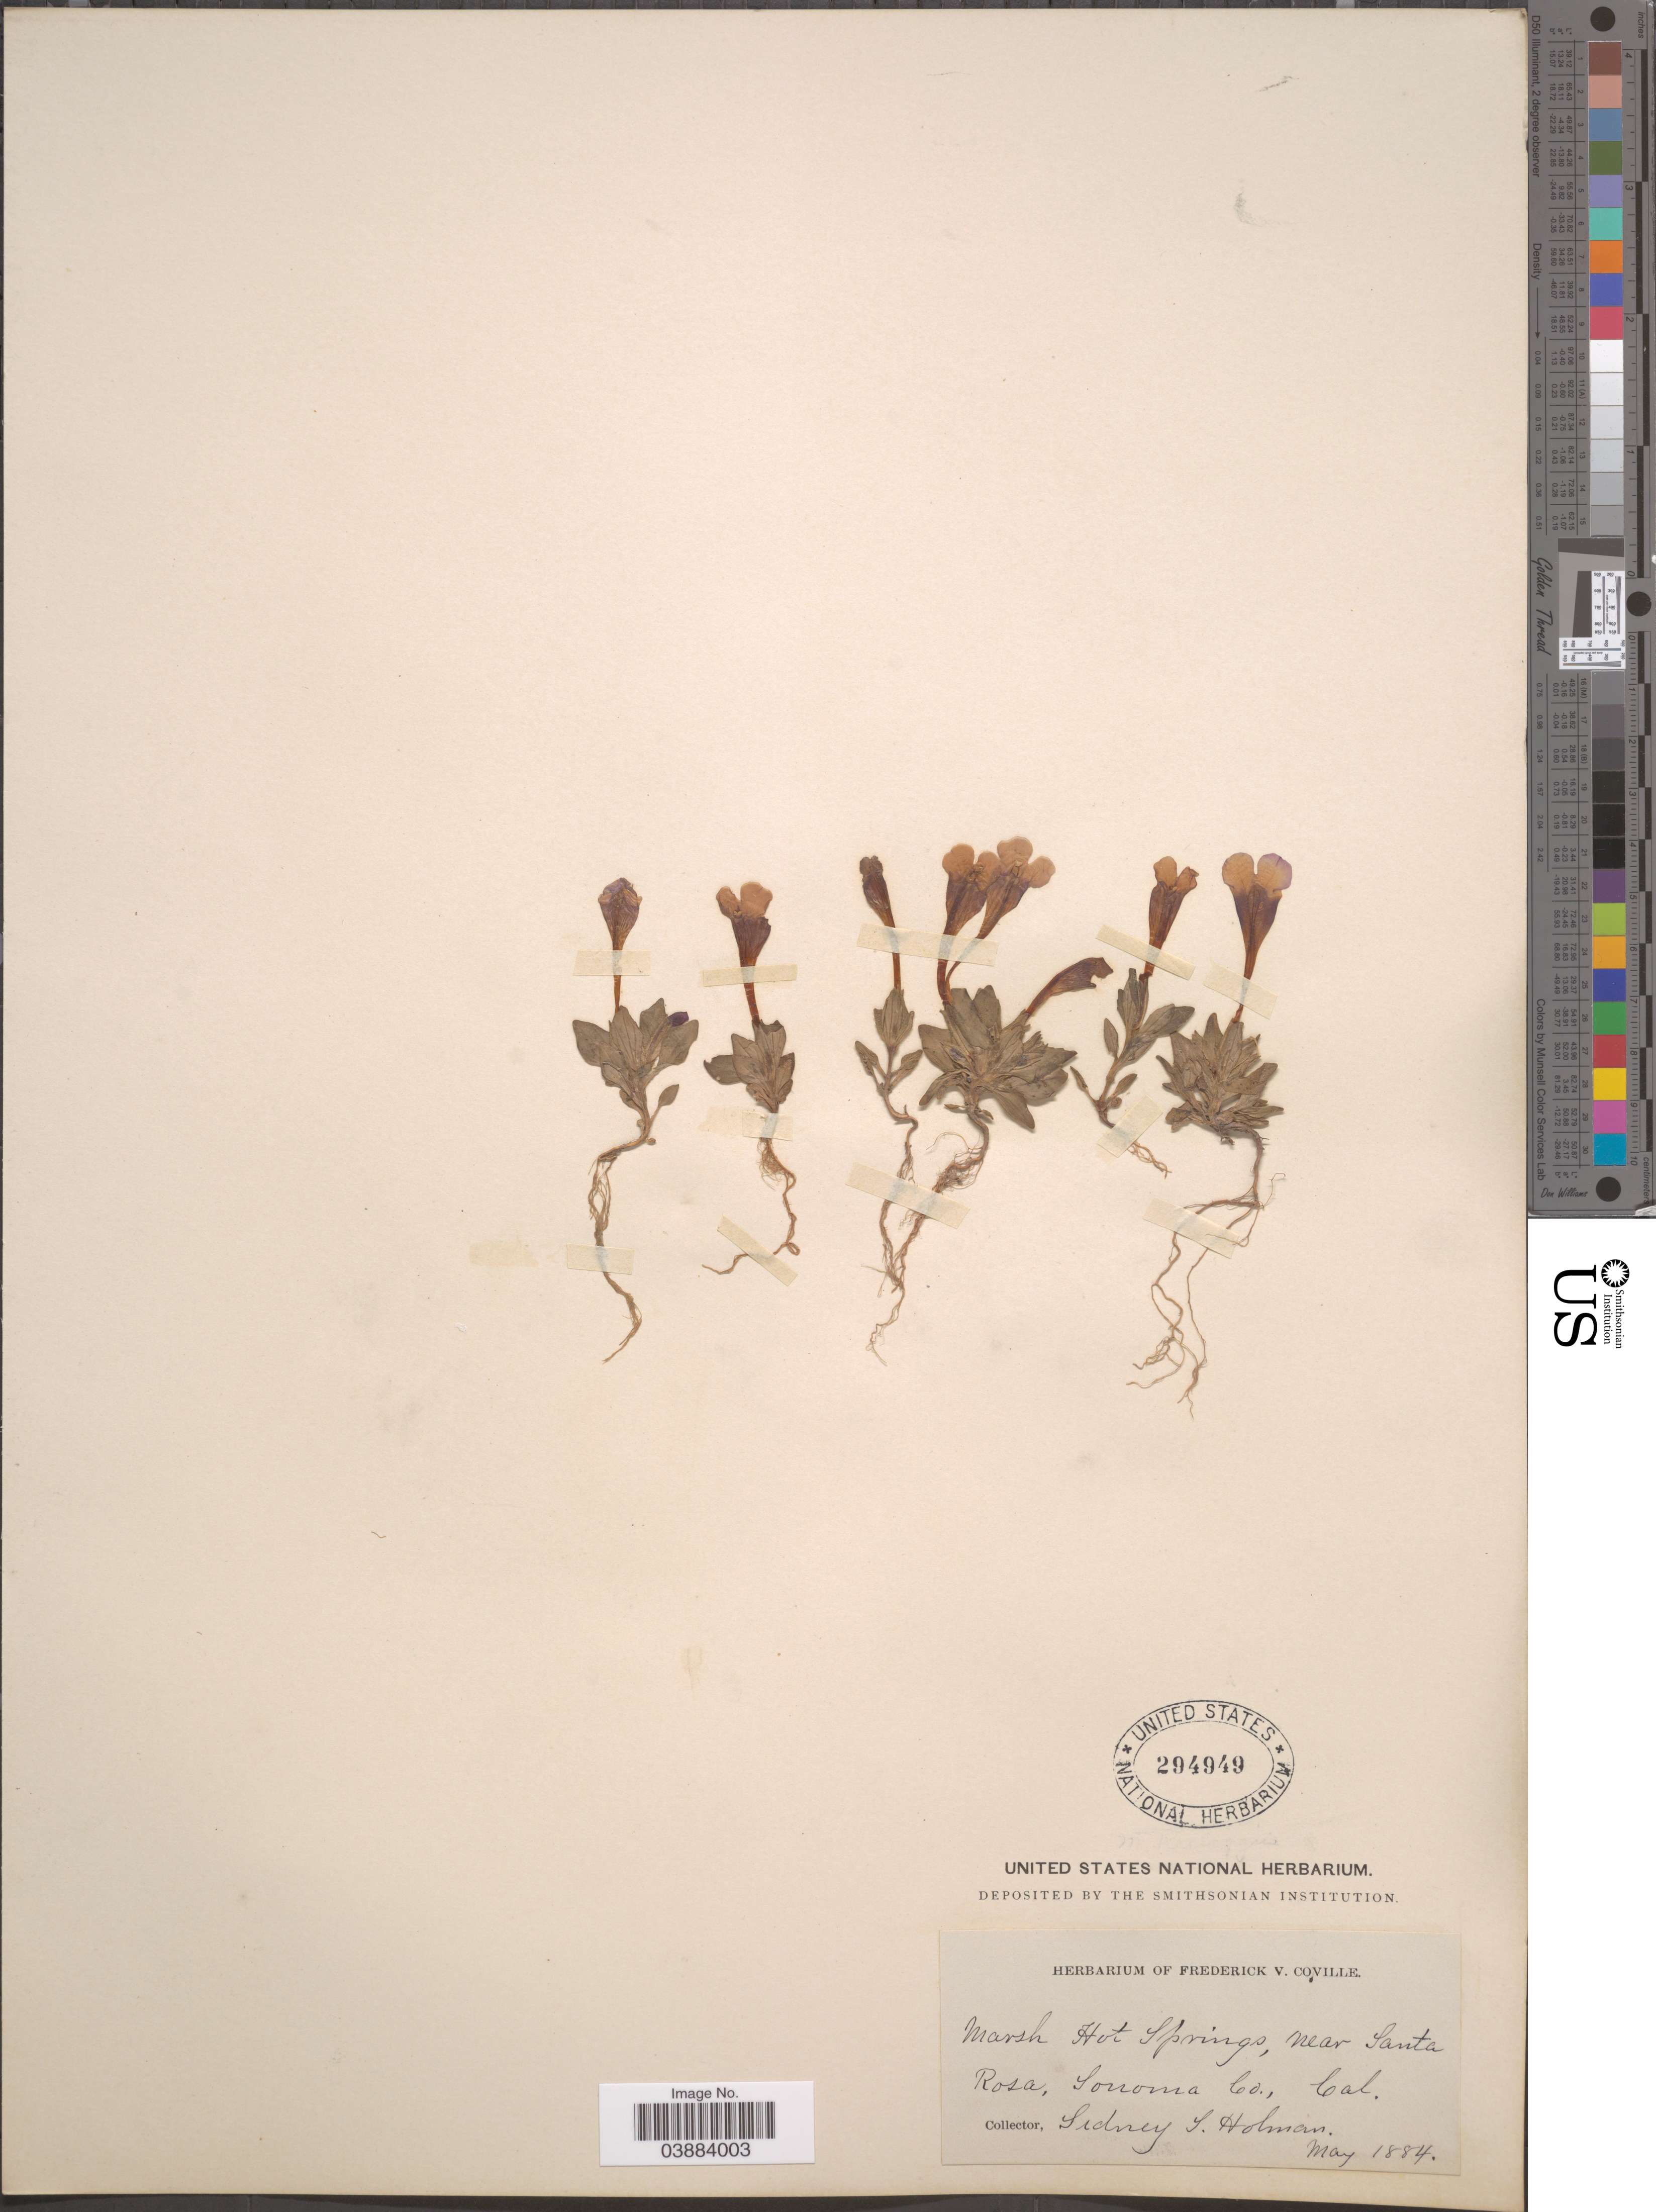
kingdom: Plantae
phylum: Tracheophyta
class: Magnoliopsida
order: Lamiales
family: Phrymaceae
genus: Eunanus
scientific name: Eunanus douglasii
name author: Benth.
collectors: S. Holman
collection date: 1884-05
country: United States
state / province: California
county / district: Sonoma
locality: Marsh Hot Springs, near Santa Rosa, Sonoma Co.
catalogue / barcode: US 294949